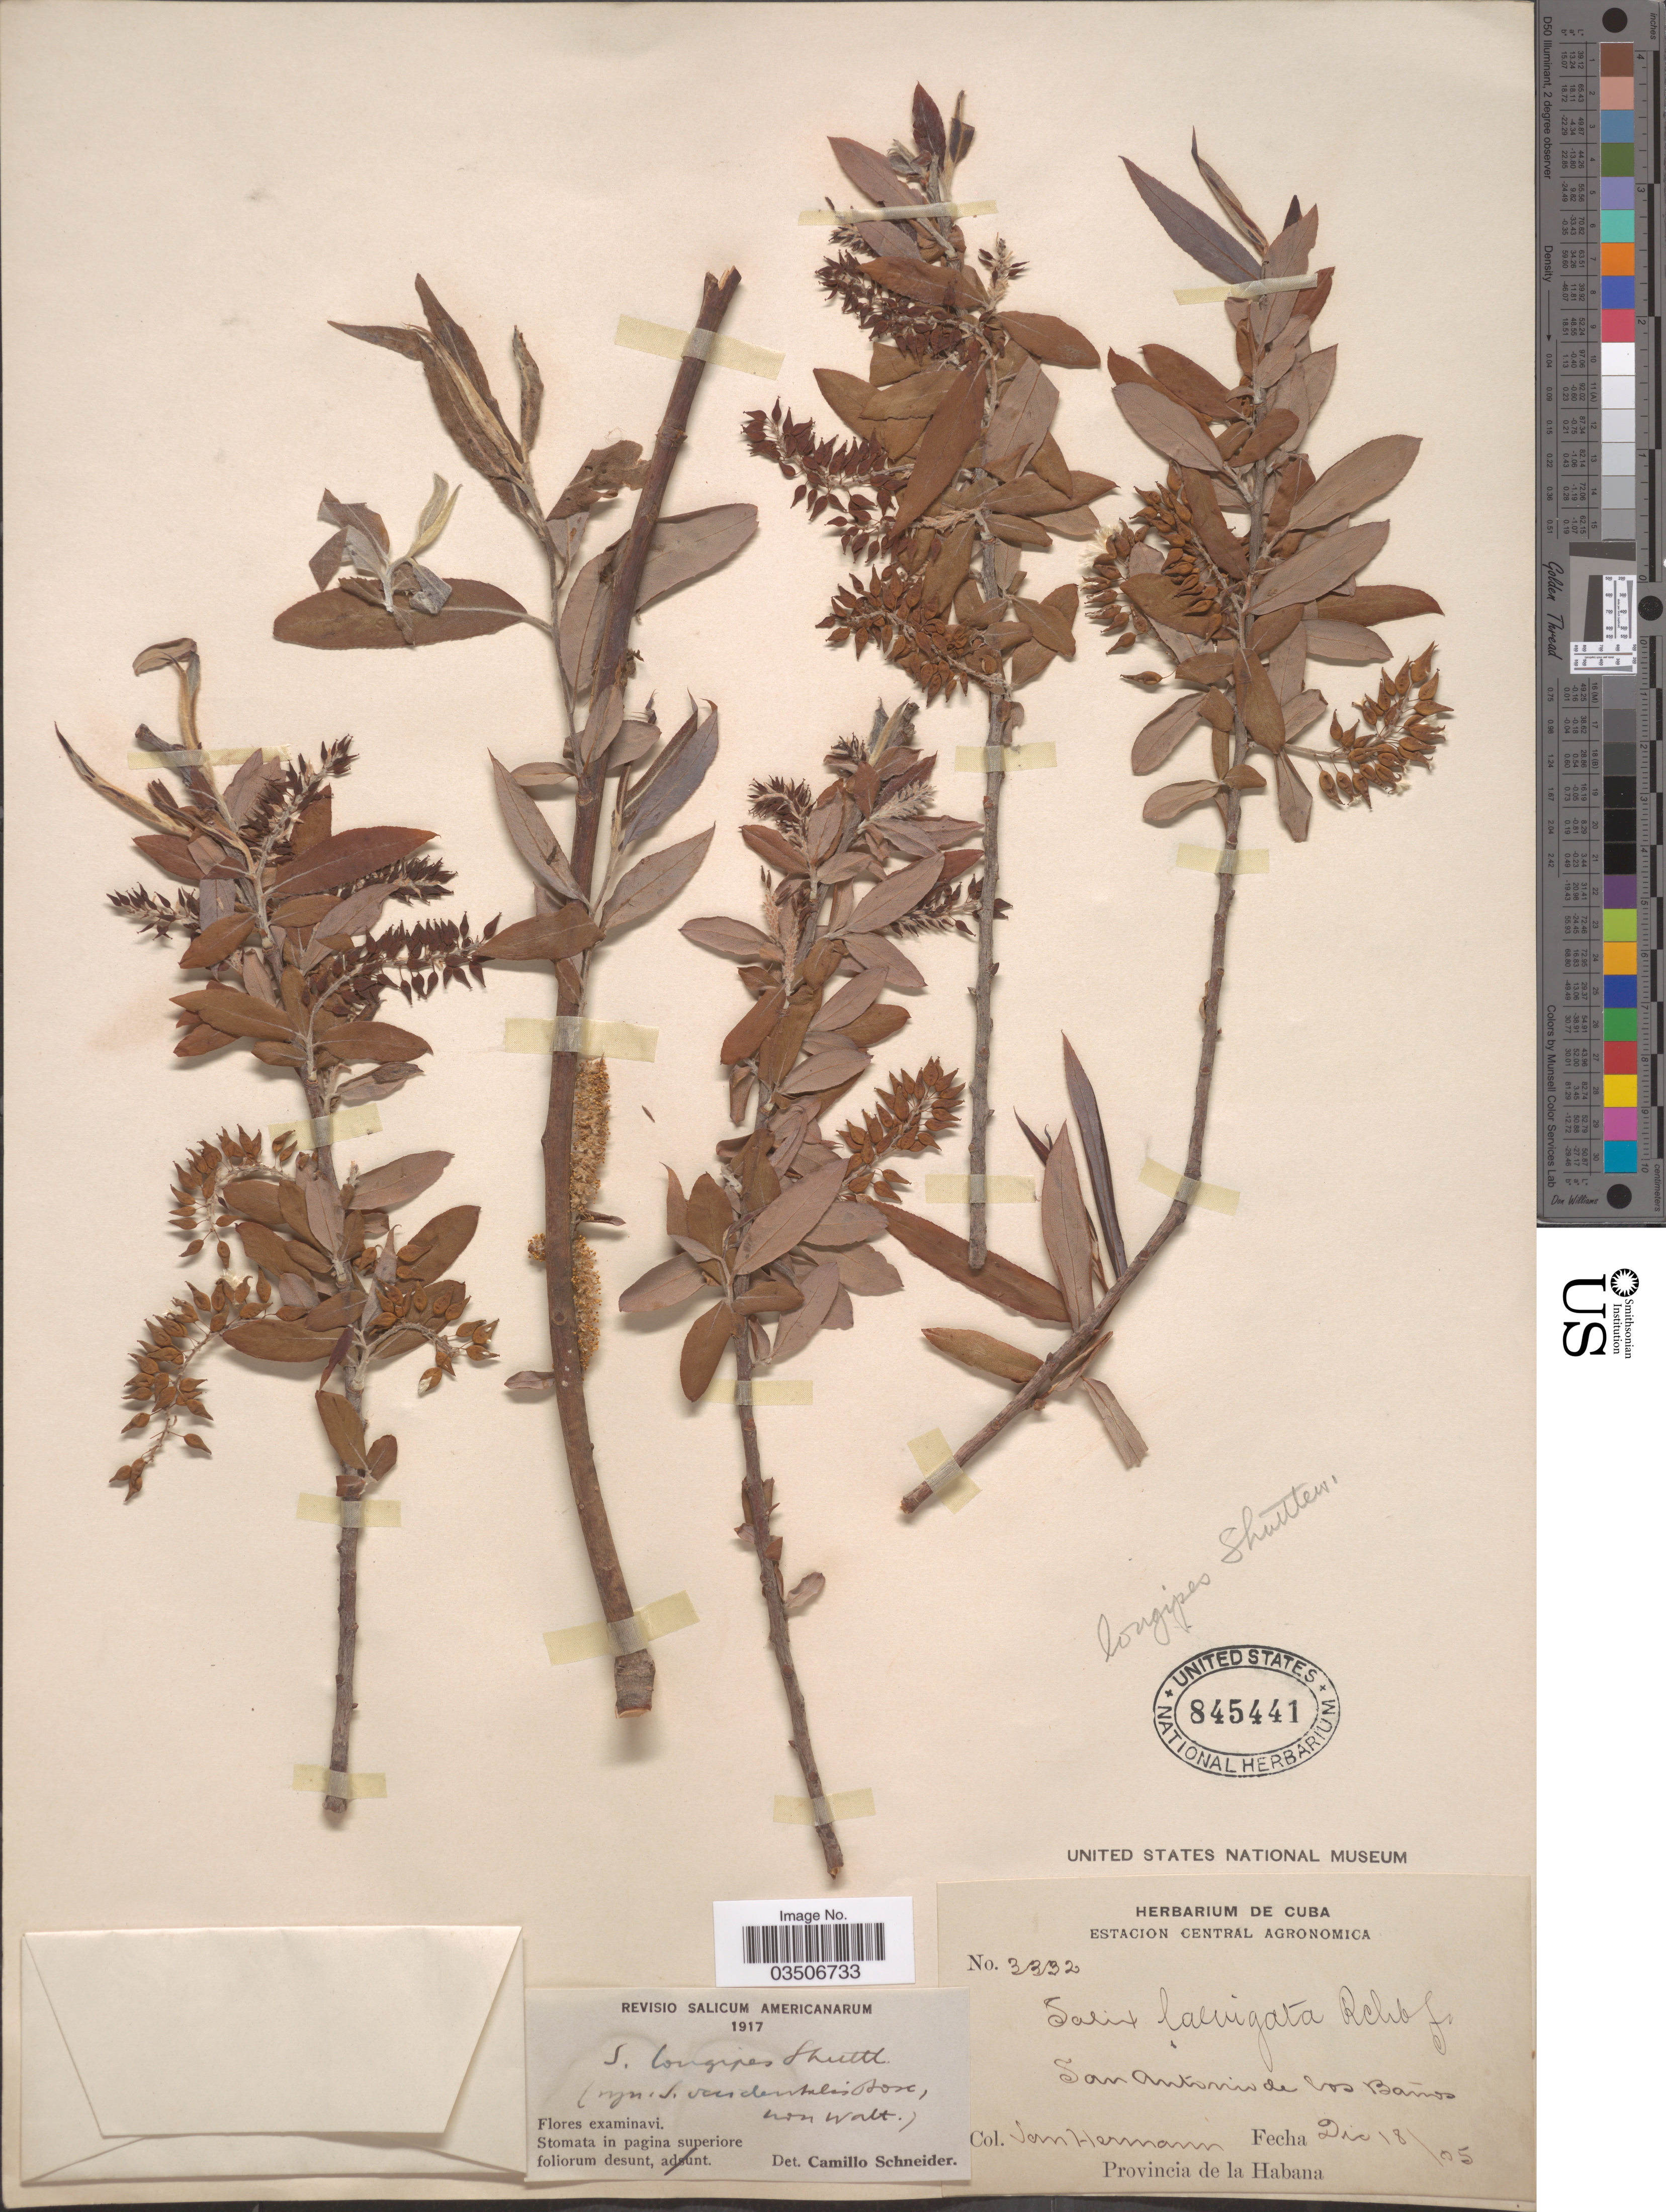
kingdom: Plantae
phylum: Tracheophyta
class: Magnoliopsida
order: Malpighiales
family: Salicaceae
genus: Salix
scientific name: Salix longipes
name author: Shuttlew. ex Andersson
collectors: Van Hermann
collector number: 3332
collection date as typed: Transcribed d/m/y: 18/12/5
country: Cuba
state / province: La Habana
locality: San Antonio de Los Baños.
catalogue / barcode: US 845441